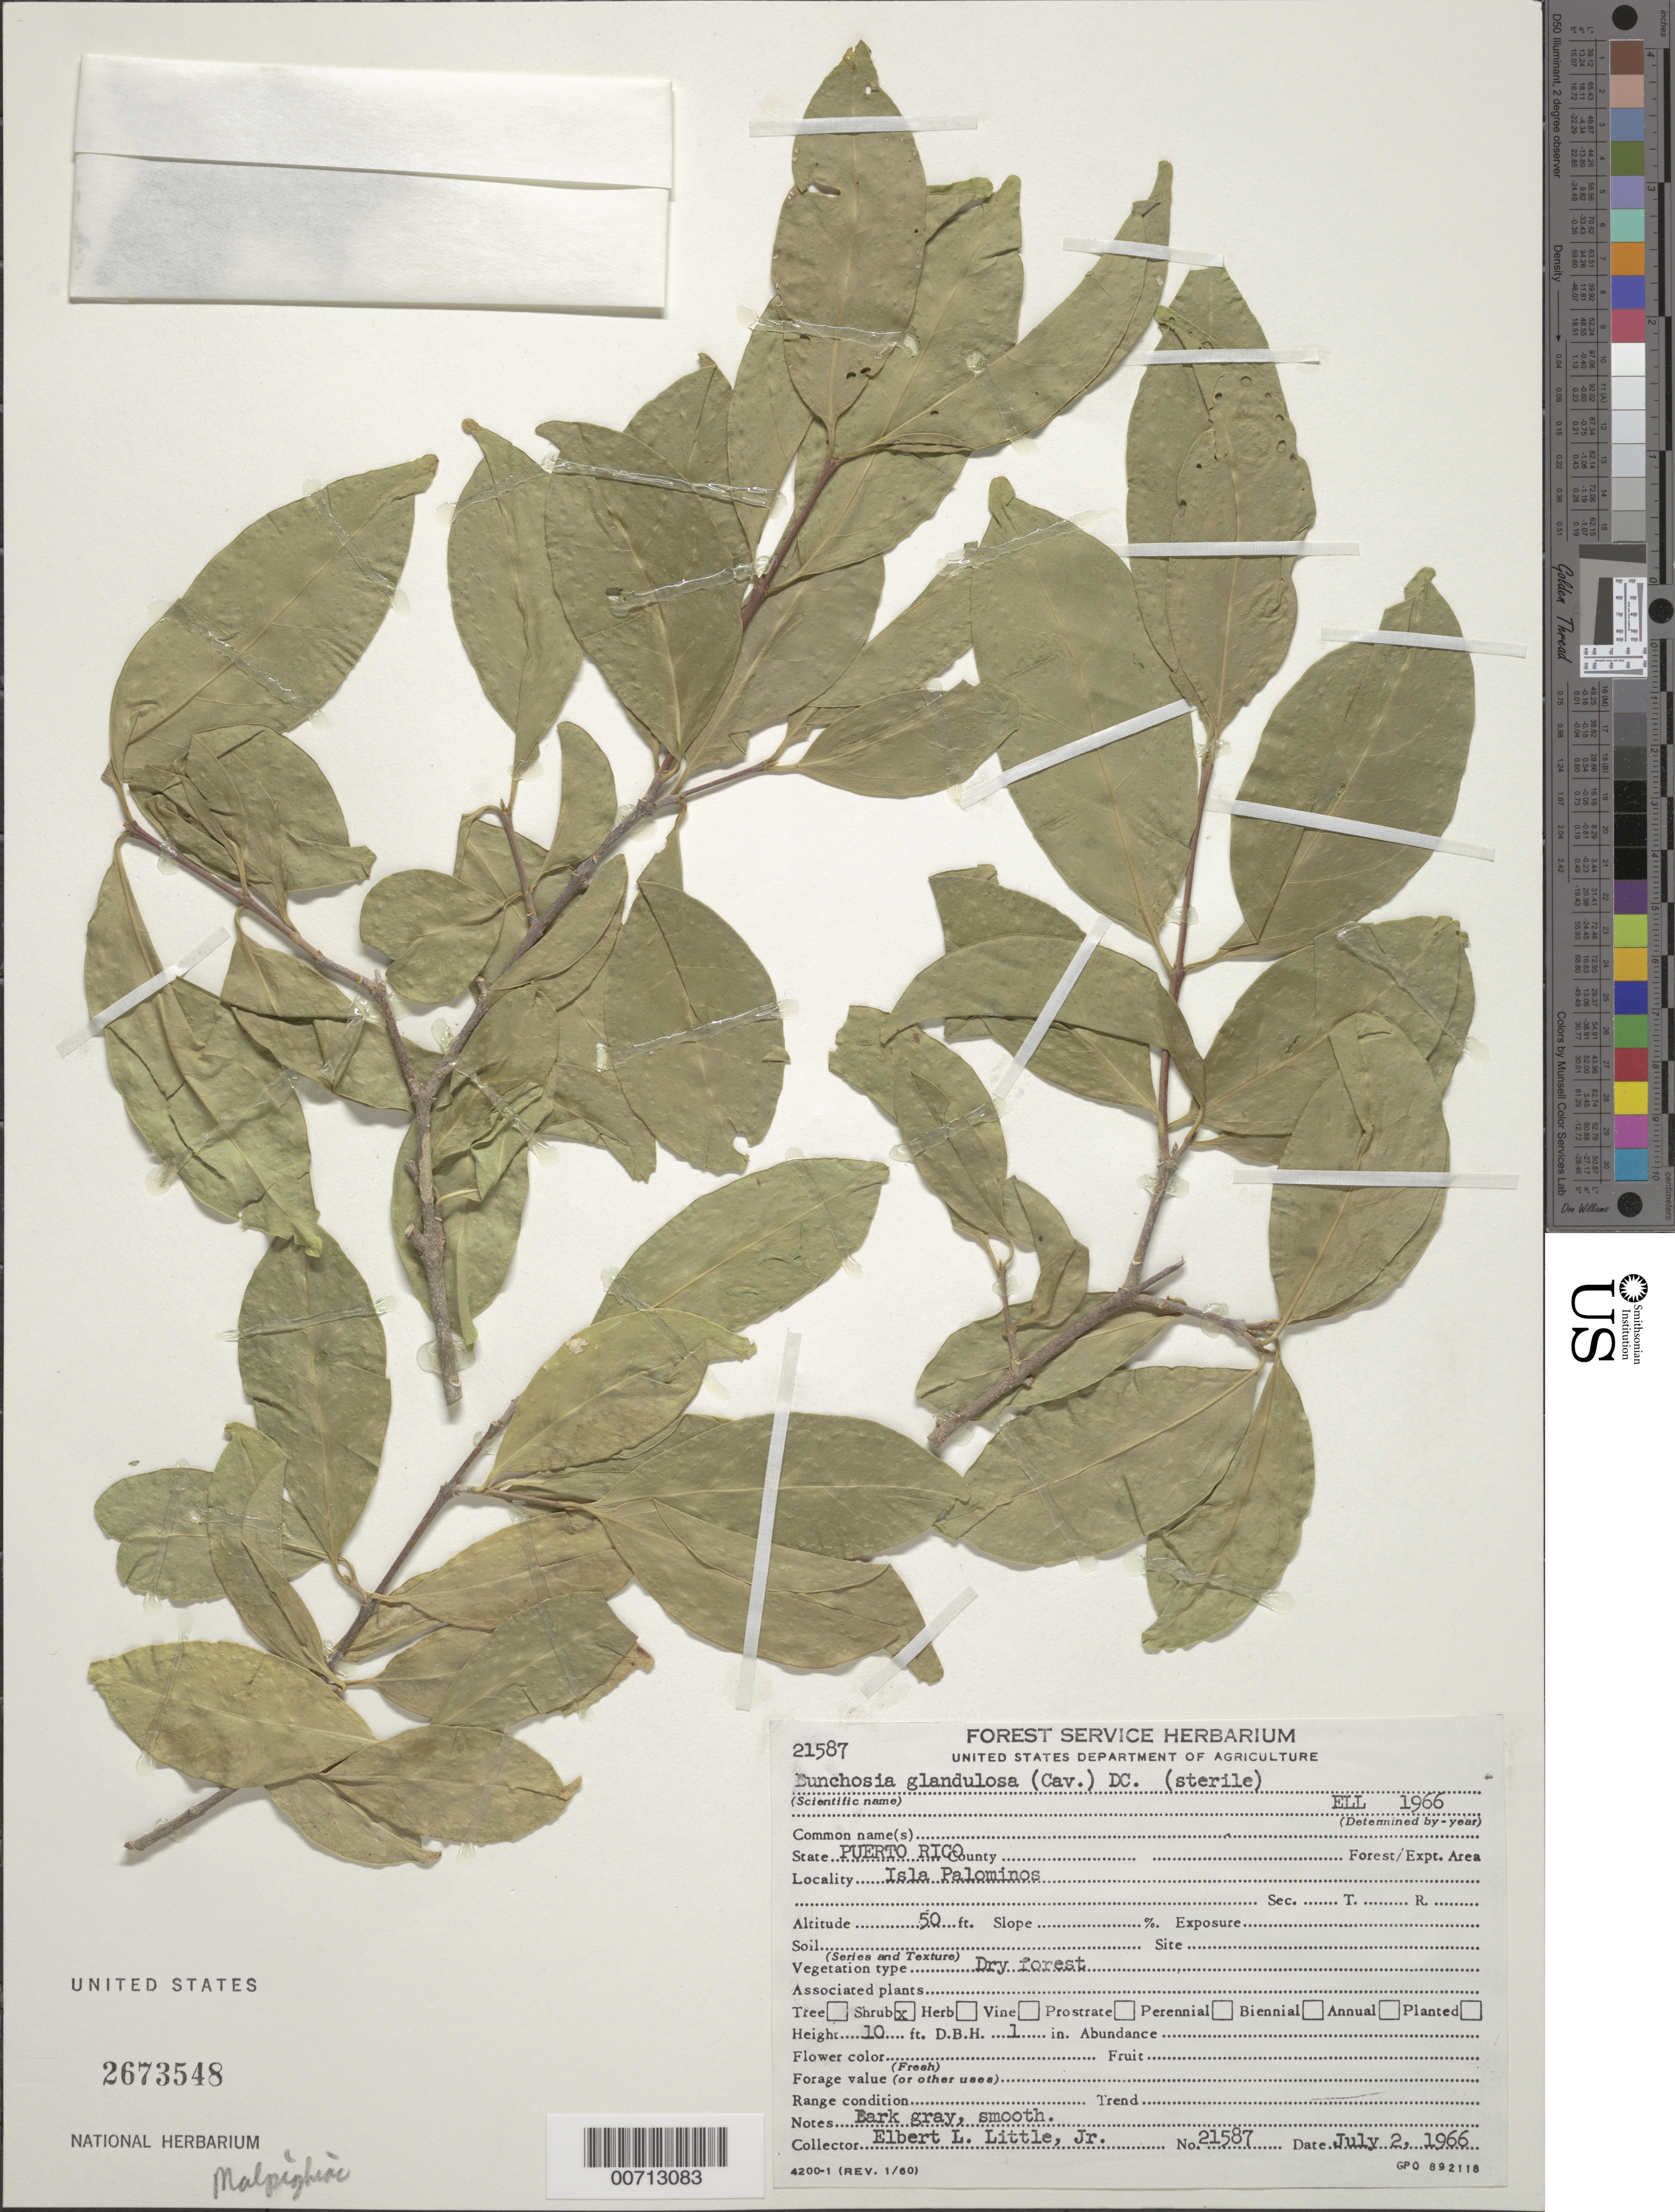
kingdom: Plantae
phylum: Tracheophyta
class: Magnoliopsida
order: Malpighiales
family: Malpighiaceae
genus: Bunchosia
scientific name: Bunchosia glandulosa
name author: (Cav.) Rich. ex Juss.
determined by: Little, Elbert L., Jr., (FSSR), United States Department of Agriculture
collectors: E. L. Little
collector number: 21587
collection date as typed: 02 Jul 1966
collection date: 1966-07-02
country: Puerto Rico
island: Greater Antilles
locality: Isla Palominos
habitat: Dry forest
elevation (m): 15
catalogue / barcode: US 2673548